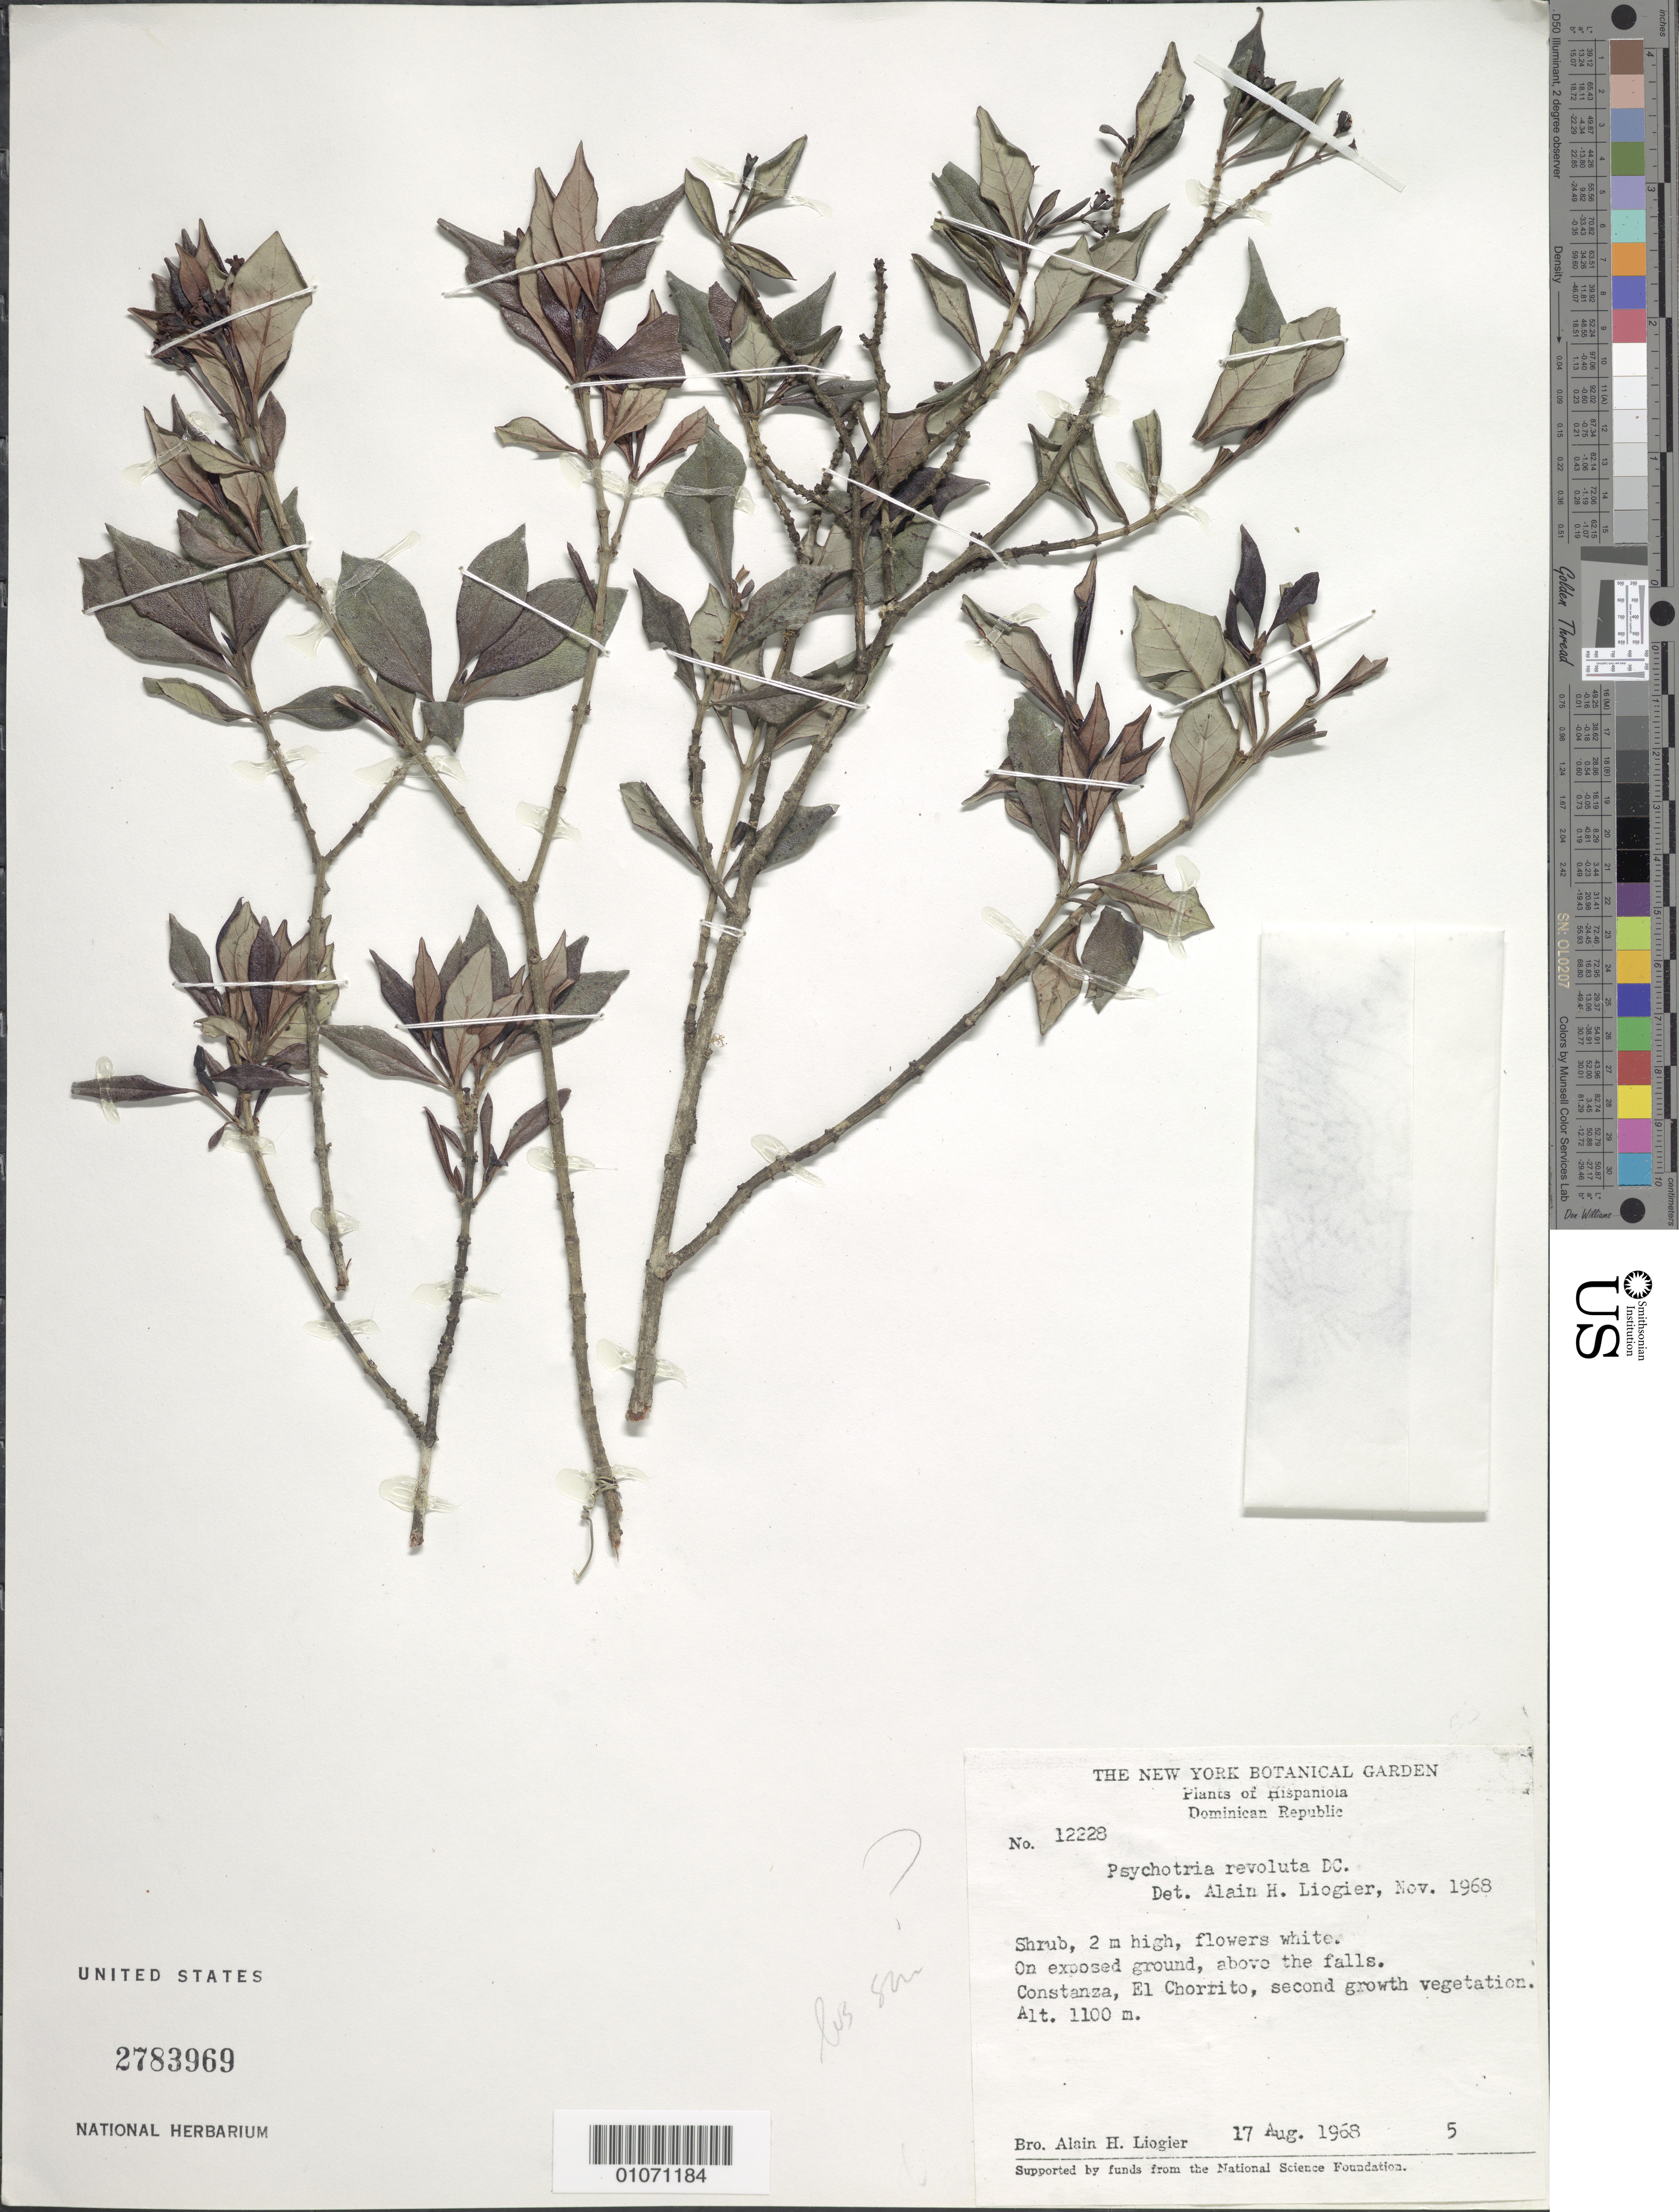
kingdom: Plantae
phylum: Tracheophyta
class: Magnoliopsida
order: Gentianales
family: Rubiaceae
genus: Psychotria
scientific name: Psychotria revoluta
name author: DC.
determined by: Liogier, Alain H.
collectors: A. H. Liogier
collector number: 12228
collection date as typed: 17 Aug 1968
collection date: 1968-08-17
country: Dominican Republic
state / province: La Vega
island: Hispaniola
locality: Constanza, El Chorrito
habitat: On exposed ground above falls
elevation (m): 1100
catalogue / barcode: US 2783969